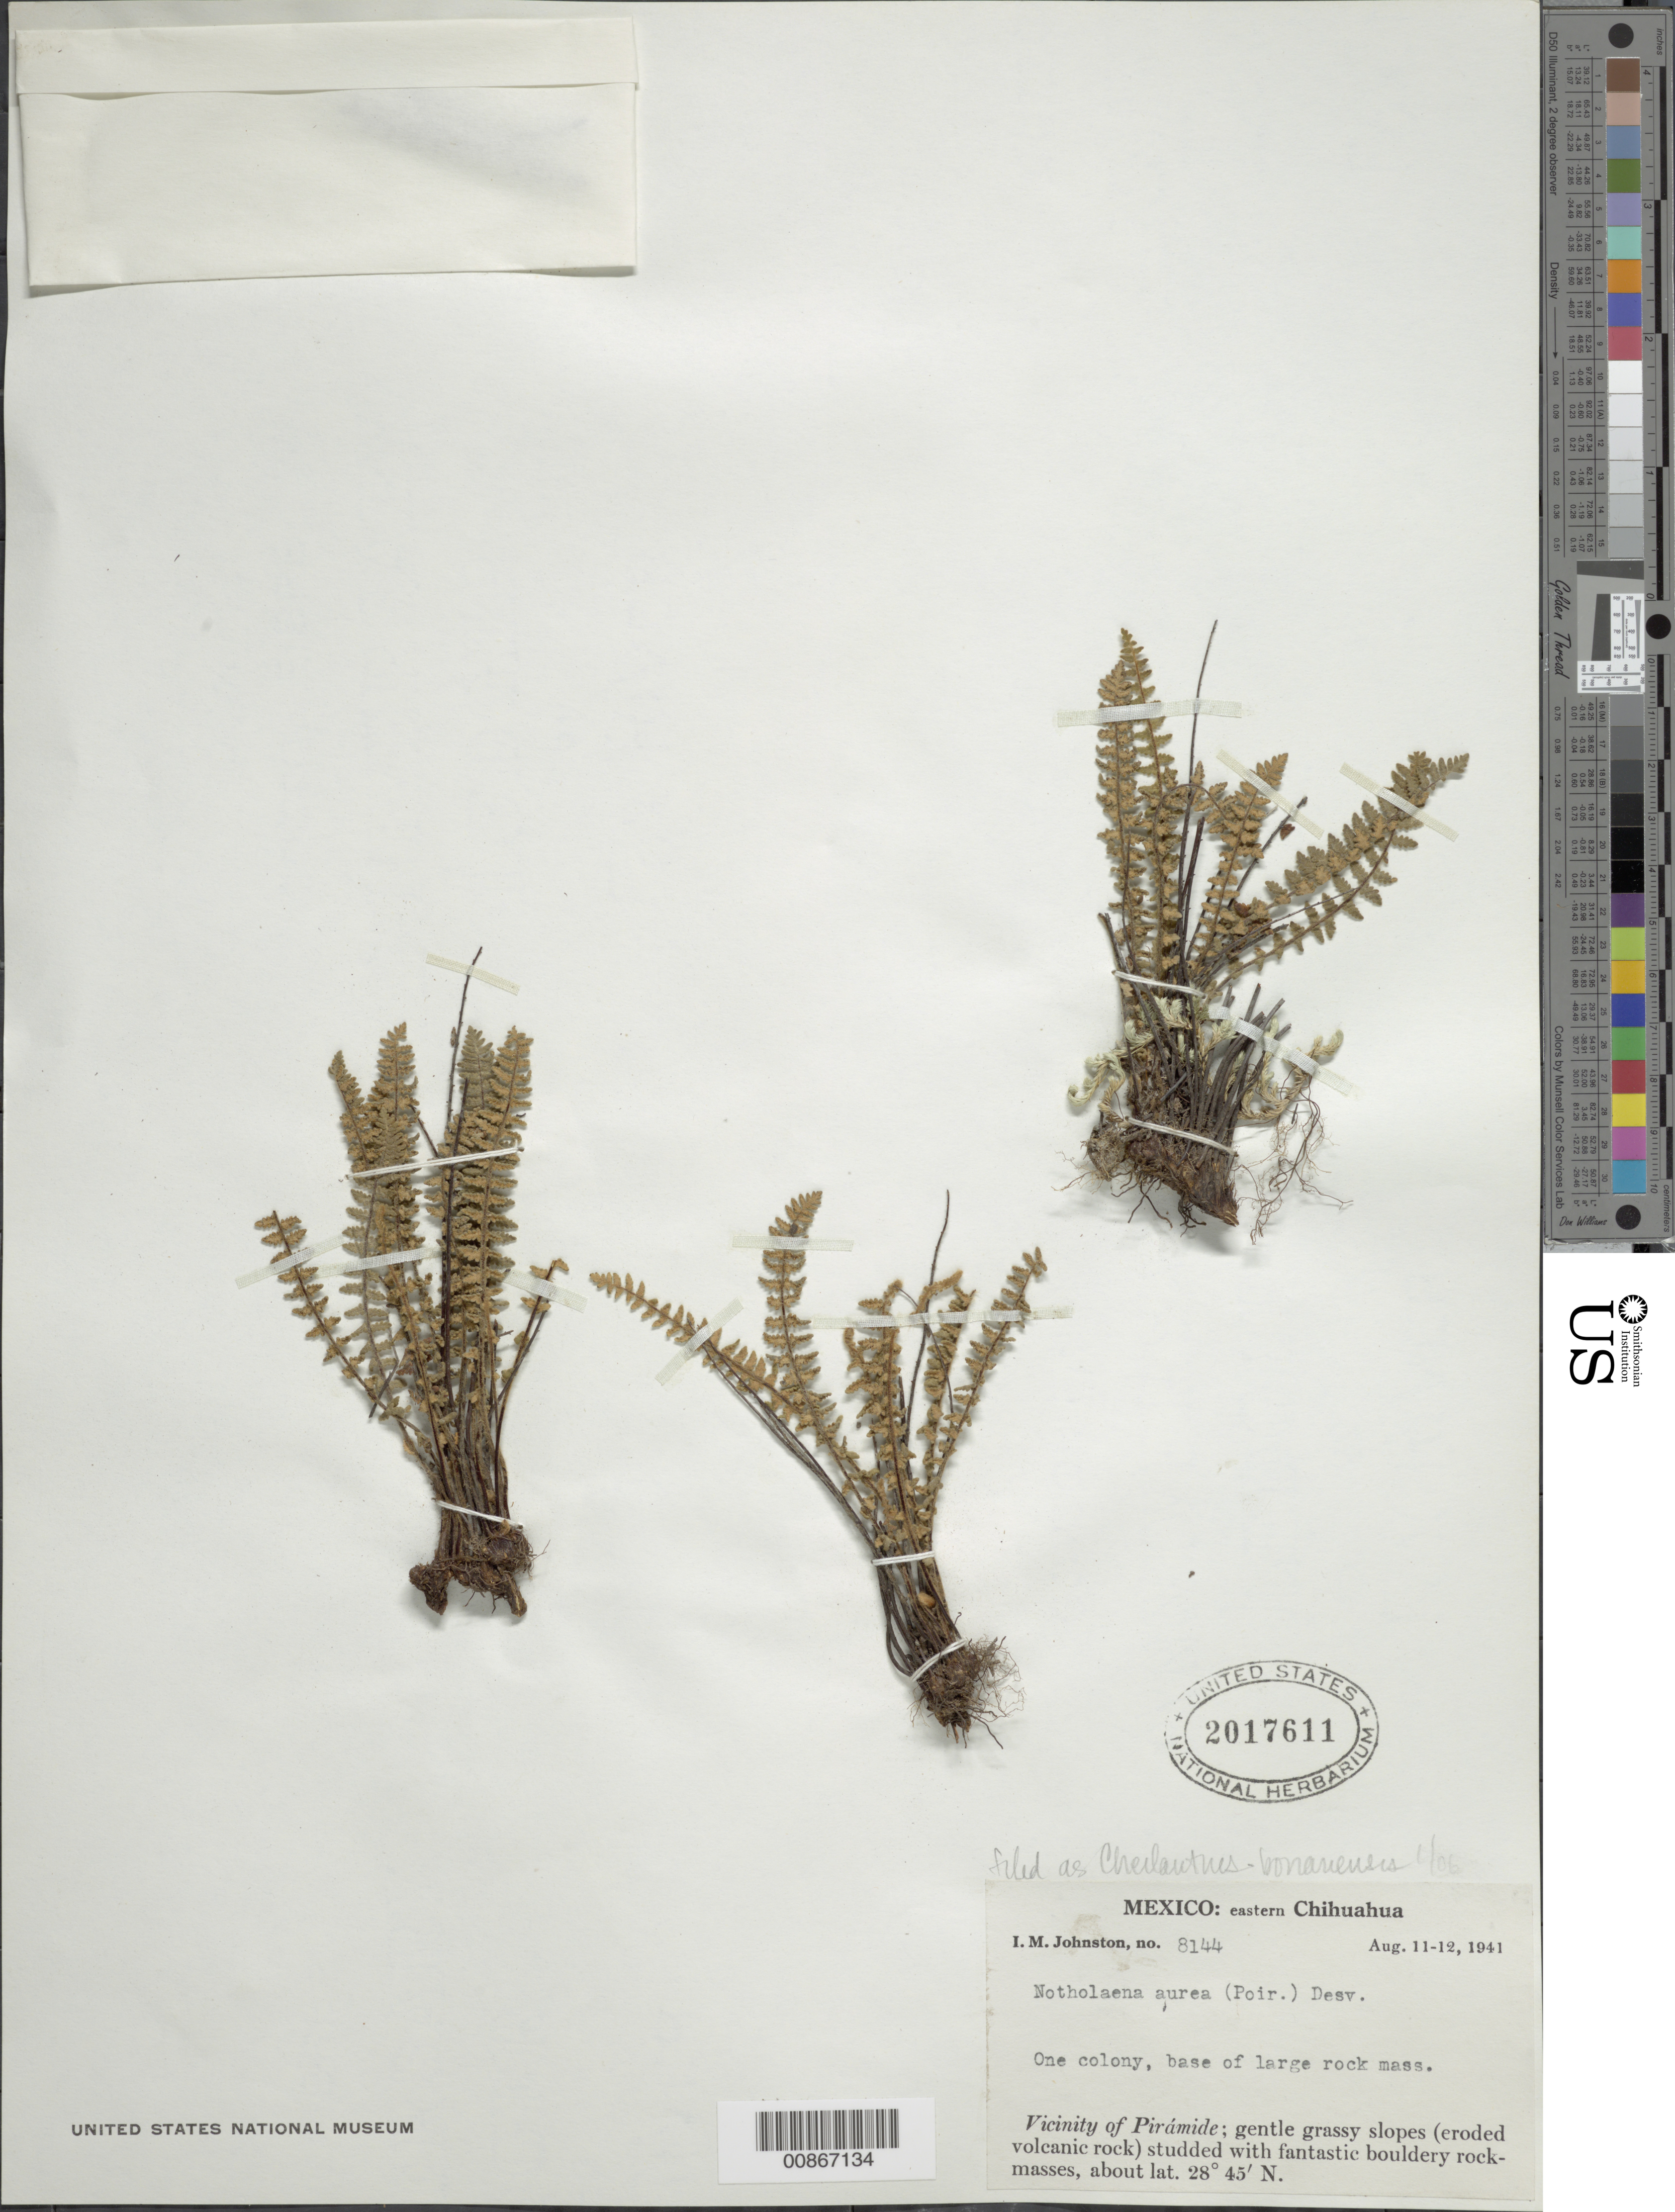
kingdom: Plantae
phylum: Tracheophyta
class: Polypodiopsida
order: Polypodiales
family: Pteridaceae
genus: Myriopteris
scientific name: Myriopteris aurea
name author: (Poir.) Grusz & Windham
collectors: I.M. Johnston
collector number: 8144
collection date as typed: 11 Aug 1941 to 12 Aug 1941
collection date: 1941-08-11/1941-08-12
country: Mexico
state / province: Chihuahua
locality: Eastern Chihuahua. Vicinity of Pirámide.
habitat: Bese of large rock mass. Gentle grassy slopes (eroded volcanic rock) studded with fantastic bouldery rock-masses.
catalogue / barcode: US 2017611